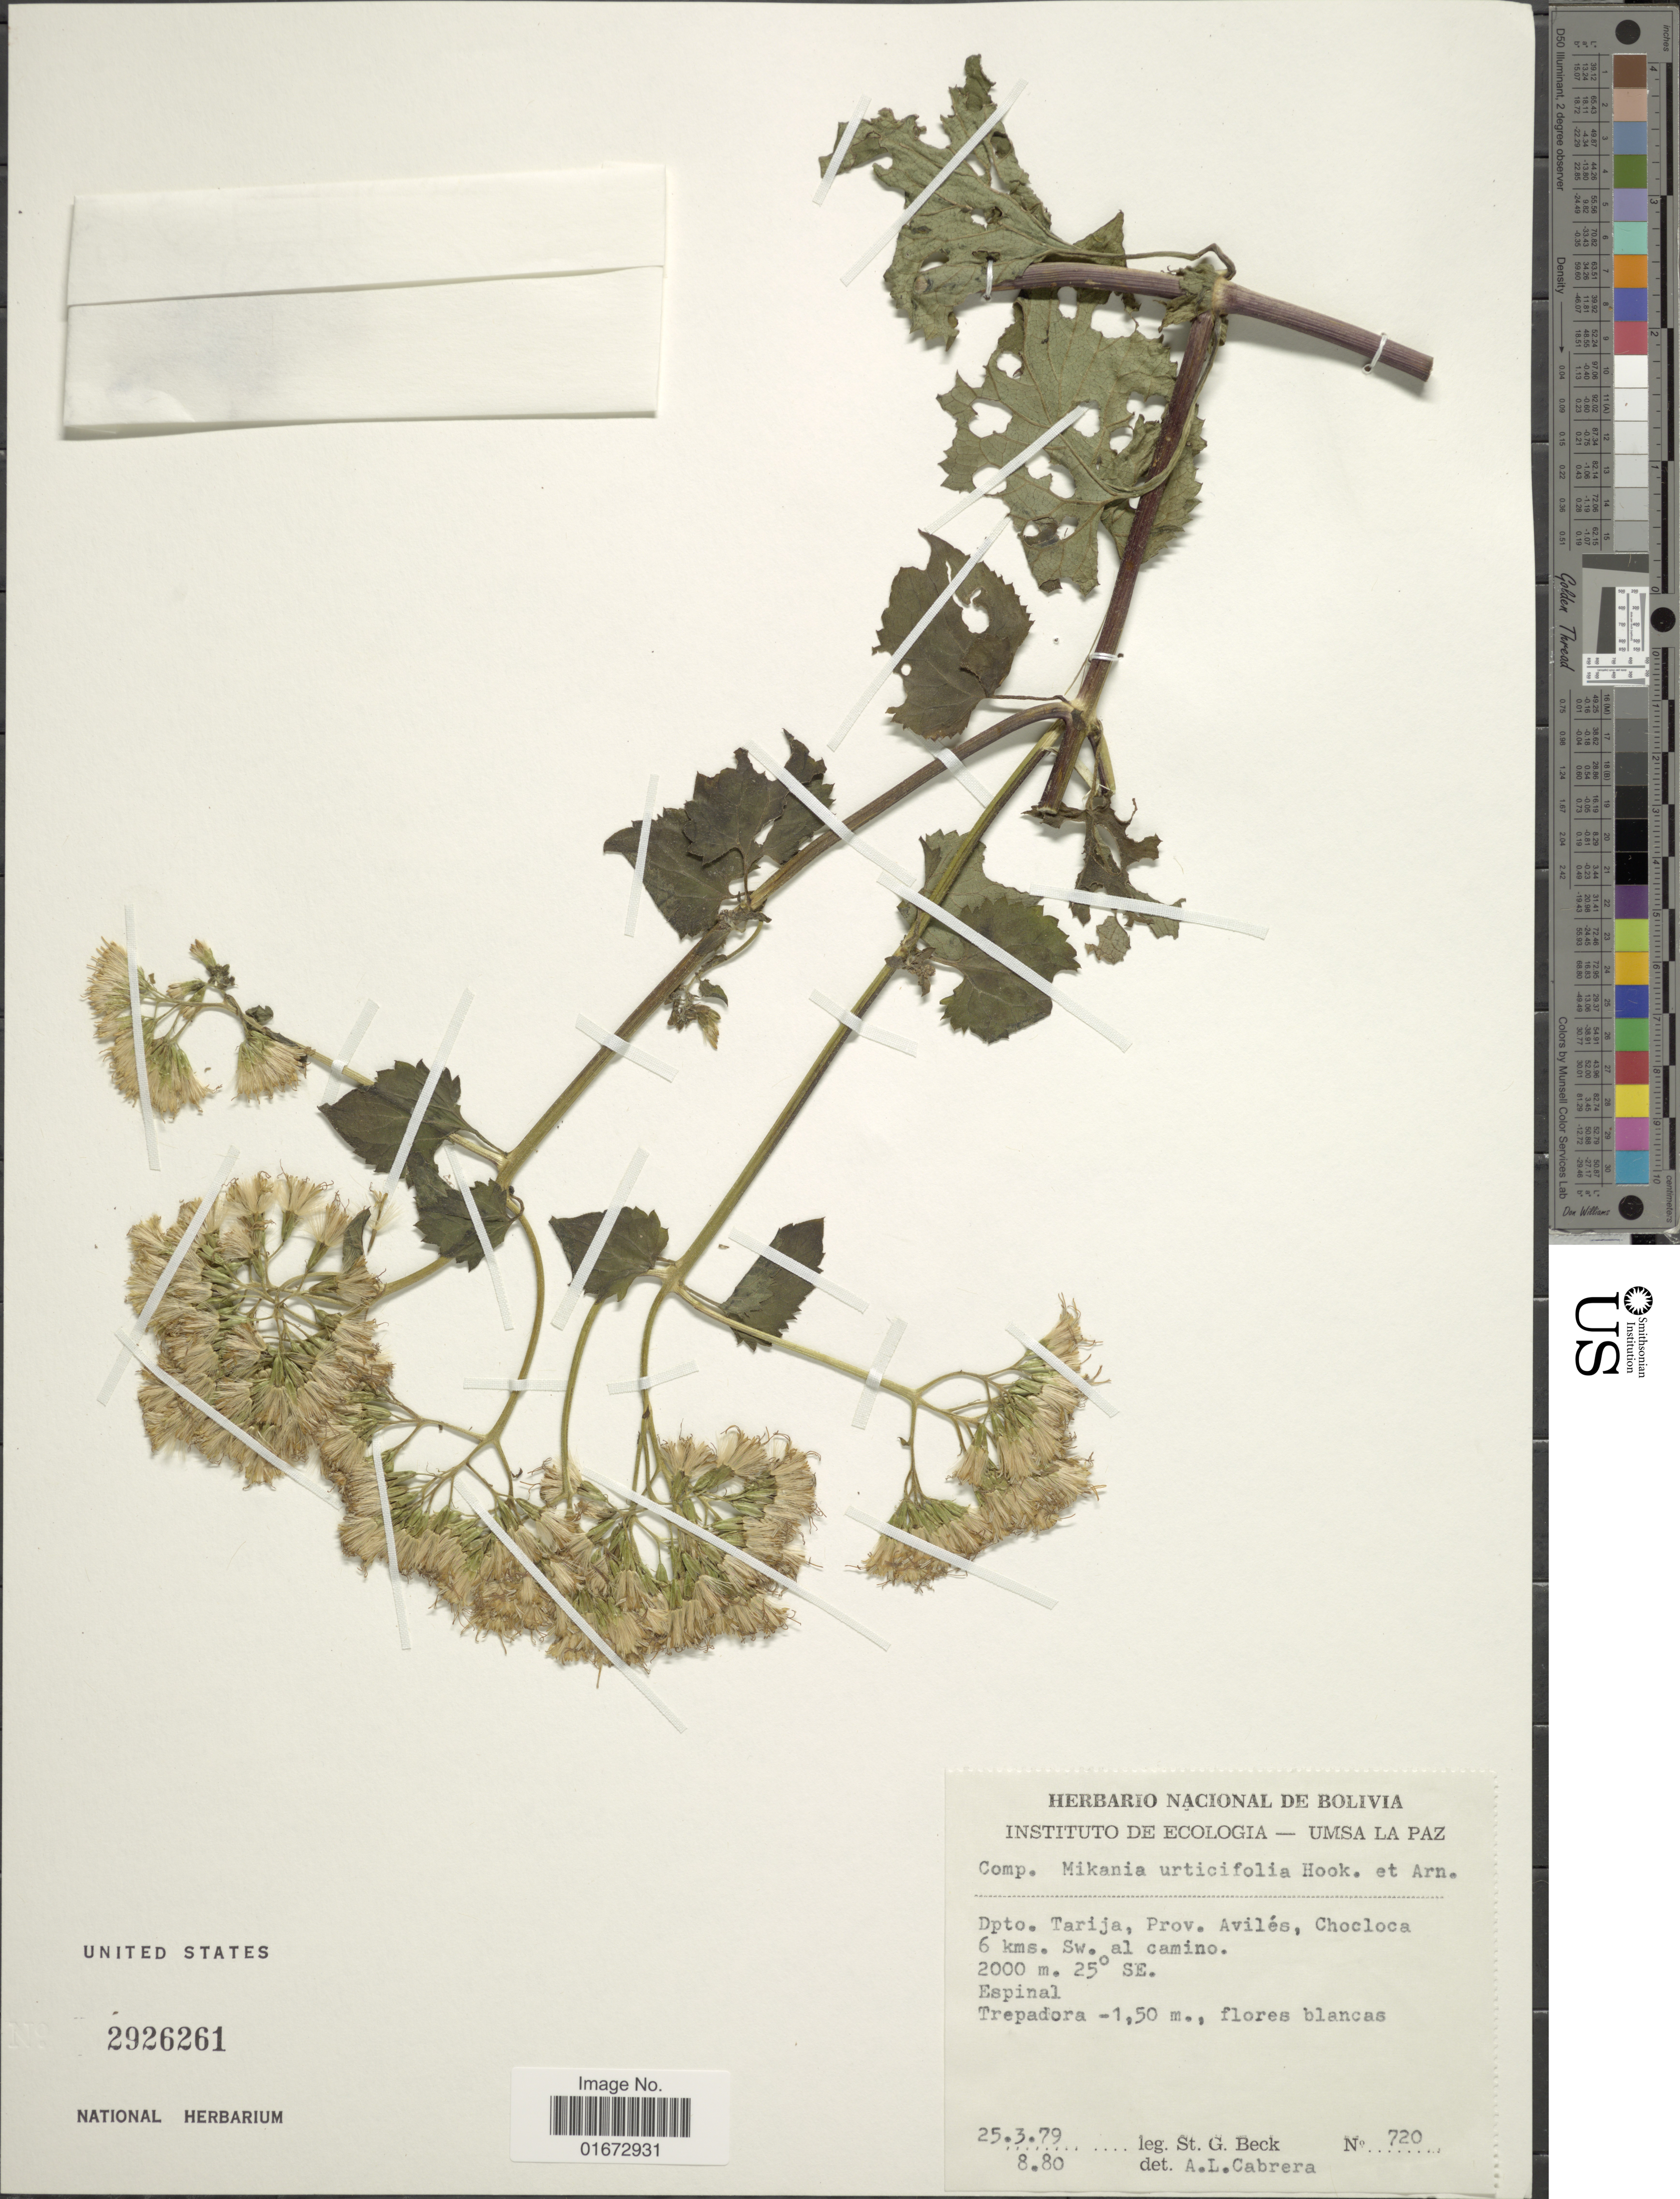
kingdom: Plantae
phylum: Tracheophyta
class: Magnoliopsida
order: Asterales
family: Asteraceae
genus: Mikania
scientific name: Mikania urticifolia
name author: Hook. & Arn.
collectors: S. G. Beck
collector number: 720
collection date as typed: Transcribed d/m/y: 25/3/79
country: Bolivia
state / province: Tarija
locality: Dpto. Tarija, Prov. Avilés, Chocloca 6 kms. Sw. al camino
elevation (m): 2000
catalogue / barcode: US 2926261